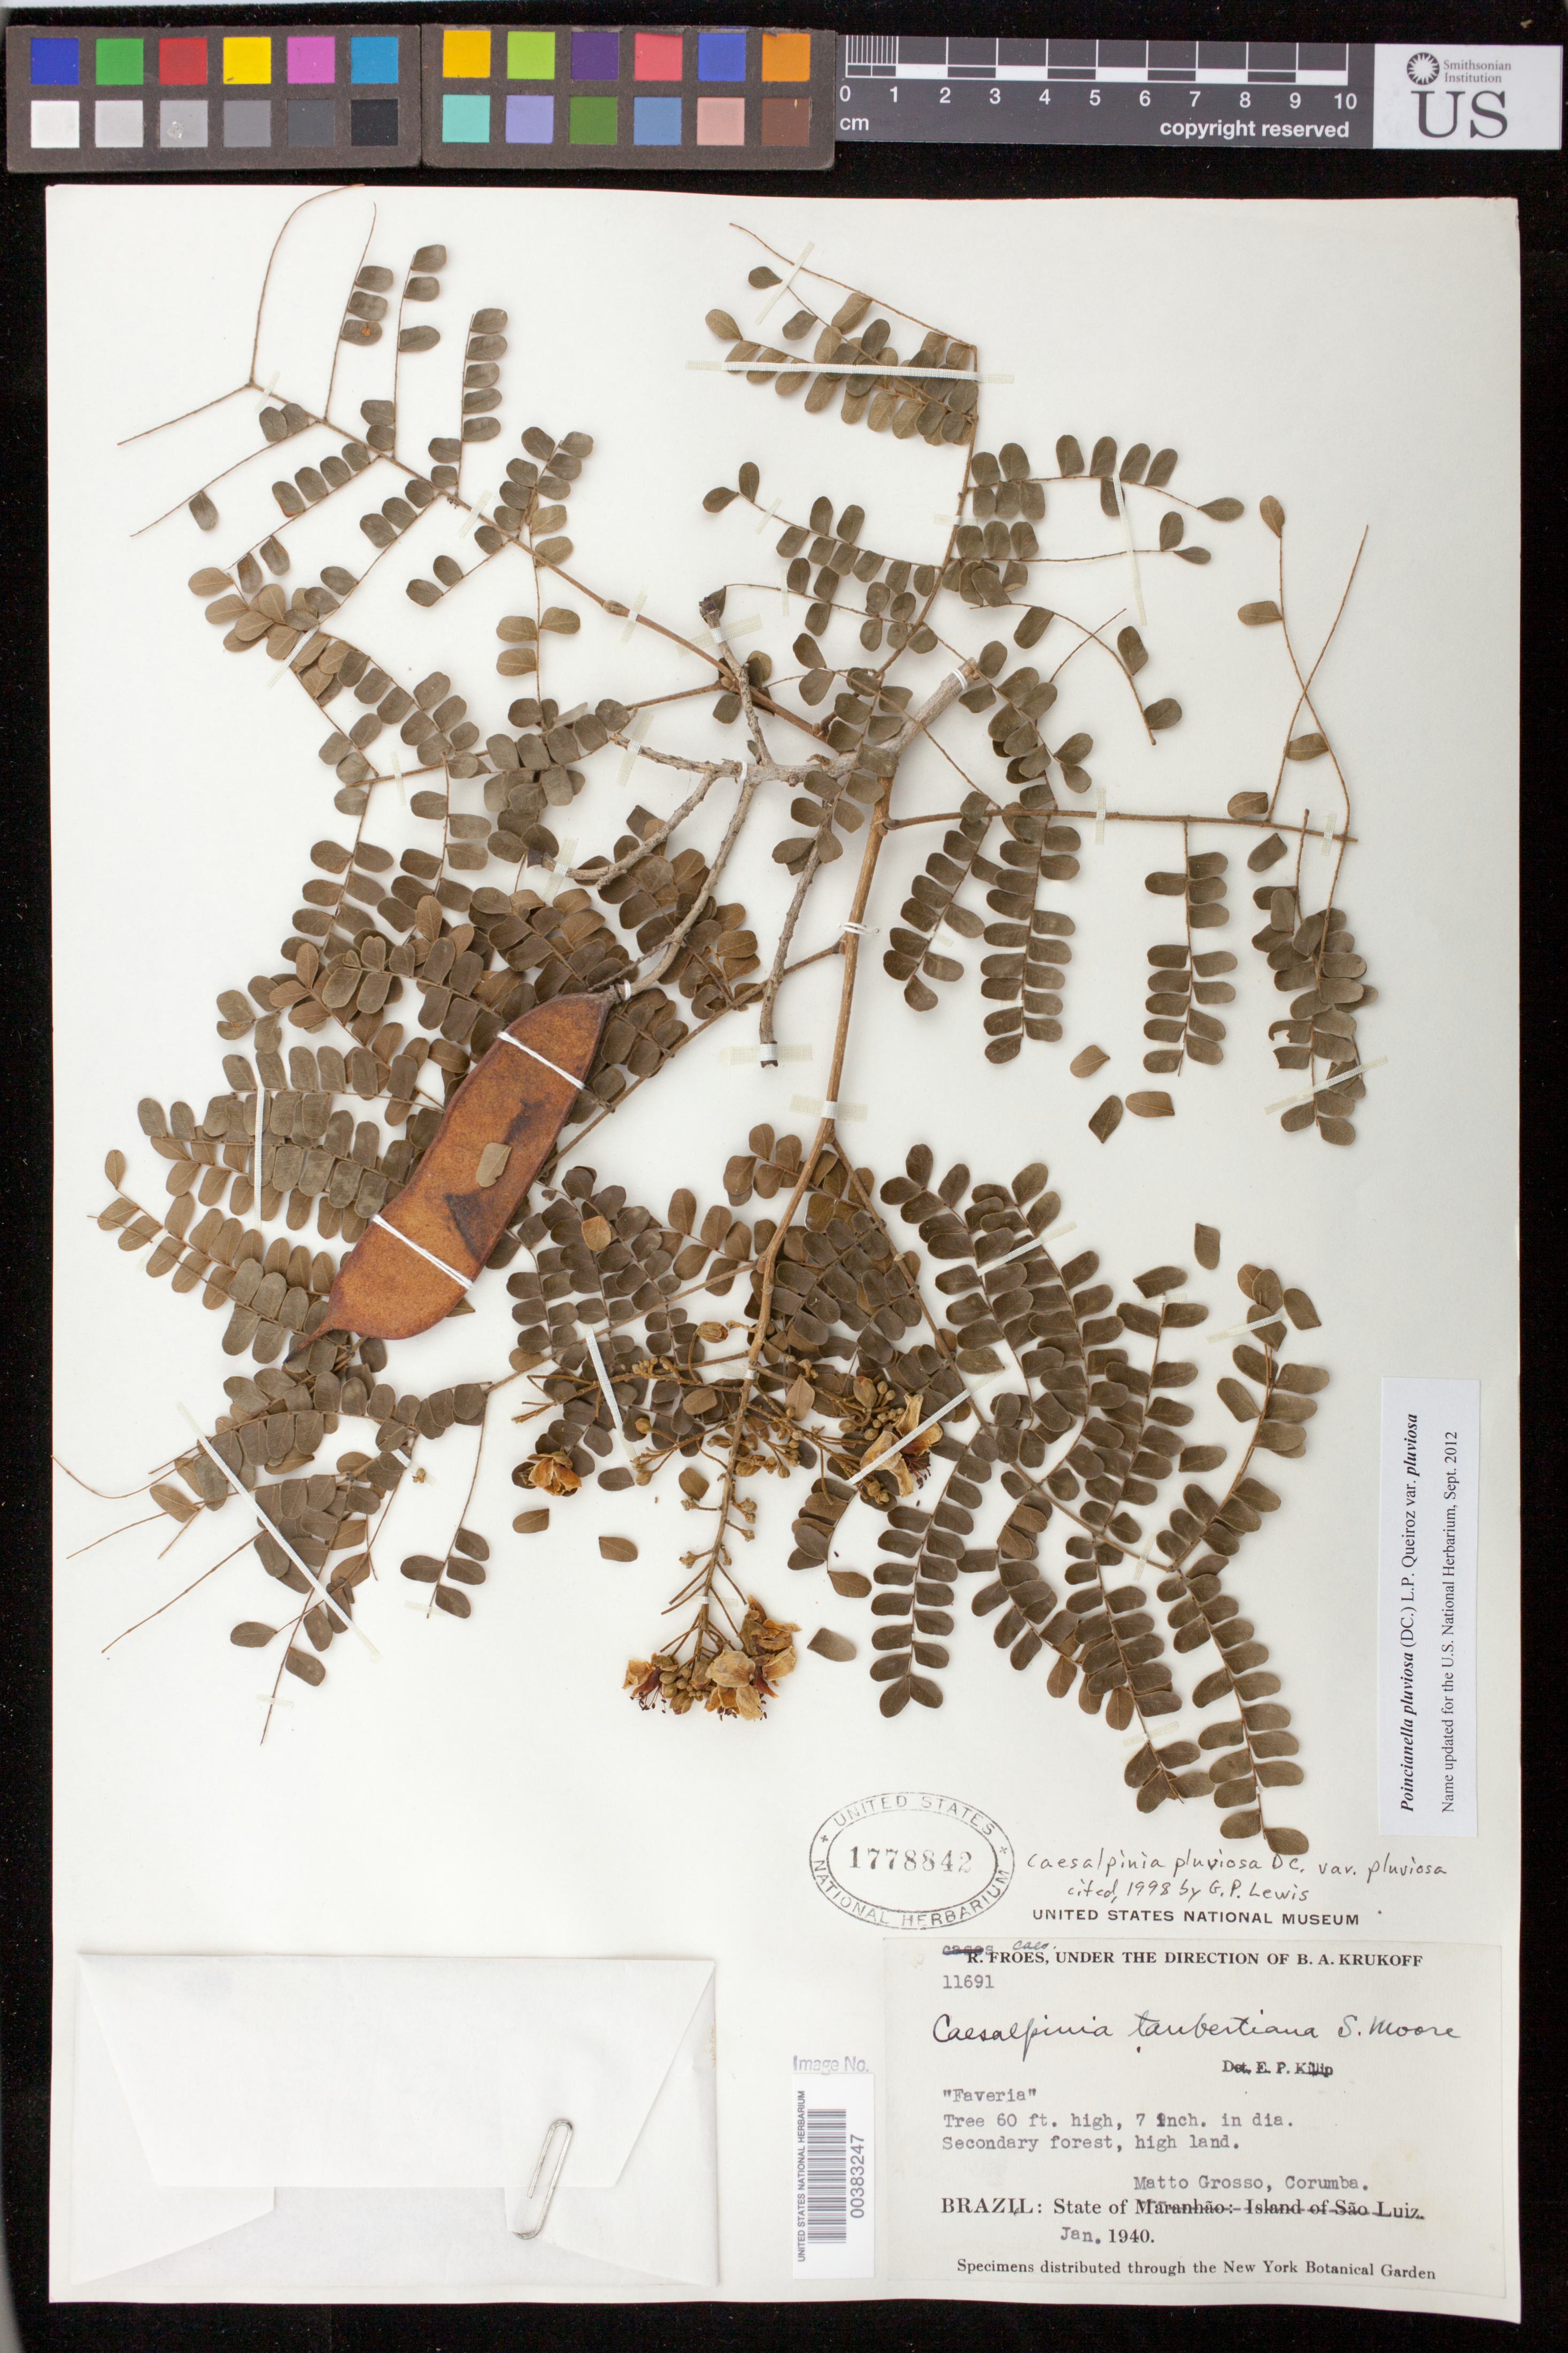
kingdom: Plantae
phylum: Tracheophyta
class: Magnoliopsida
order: Fabales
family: Fabaceae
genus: Cenostigma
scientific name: Cenostigma pluviosum var. pluviosum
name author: (DC.) Gagnon & G.P. Lewis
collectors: R. L. Fróes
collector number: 11691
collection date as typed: Jan 1940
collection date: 1940-01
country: Brazil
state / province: Mato Grosso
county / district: Corumbá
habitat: Secondary forest, high land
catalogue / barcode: US 1778842